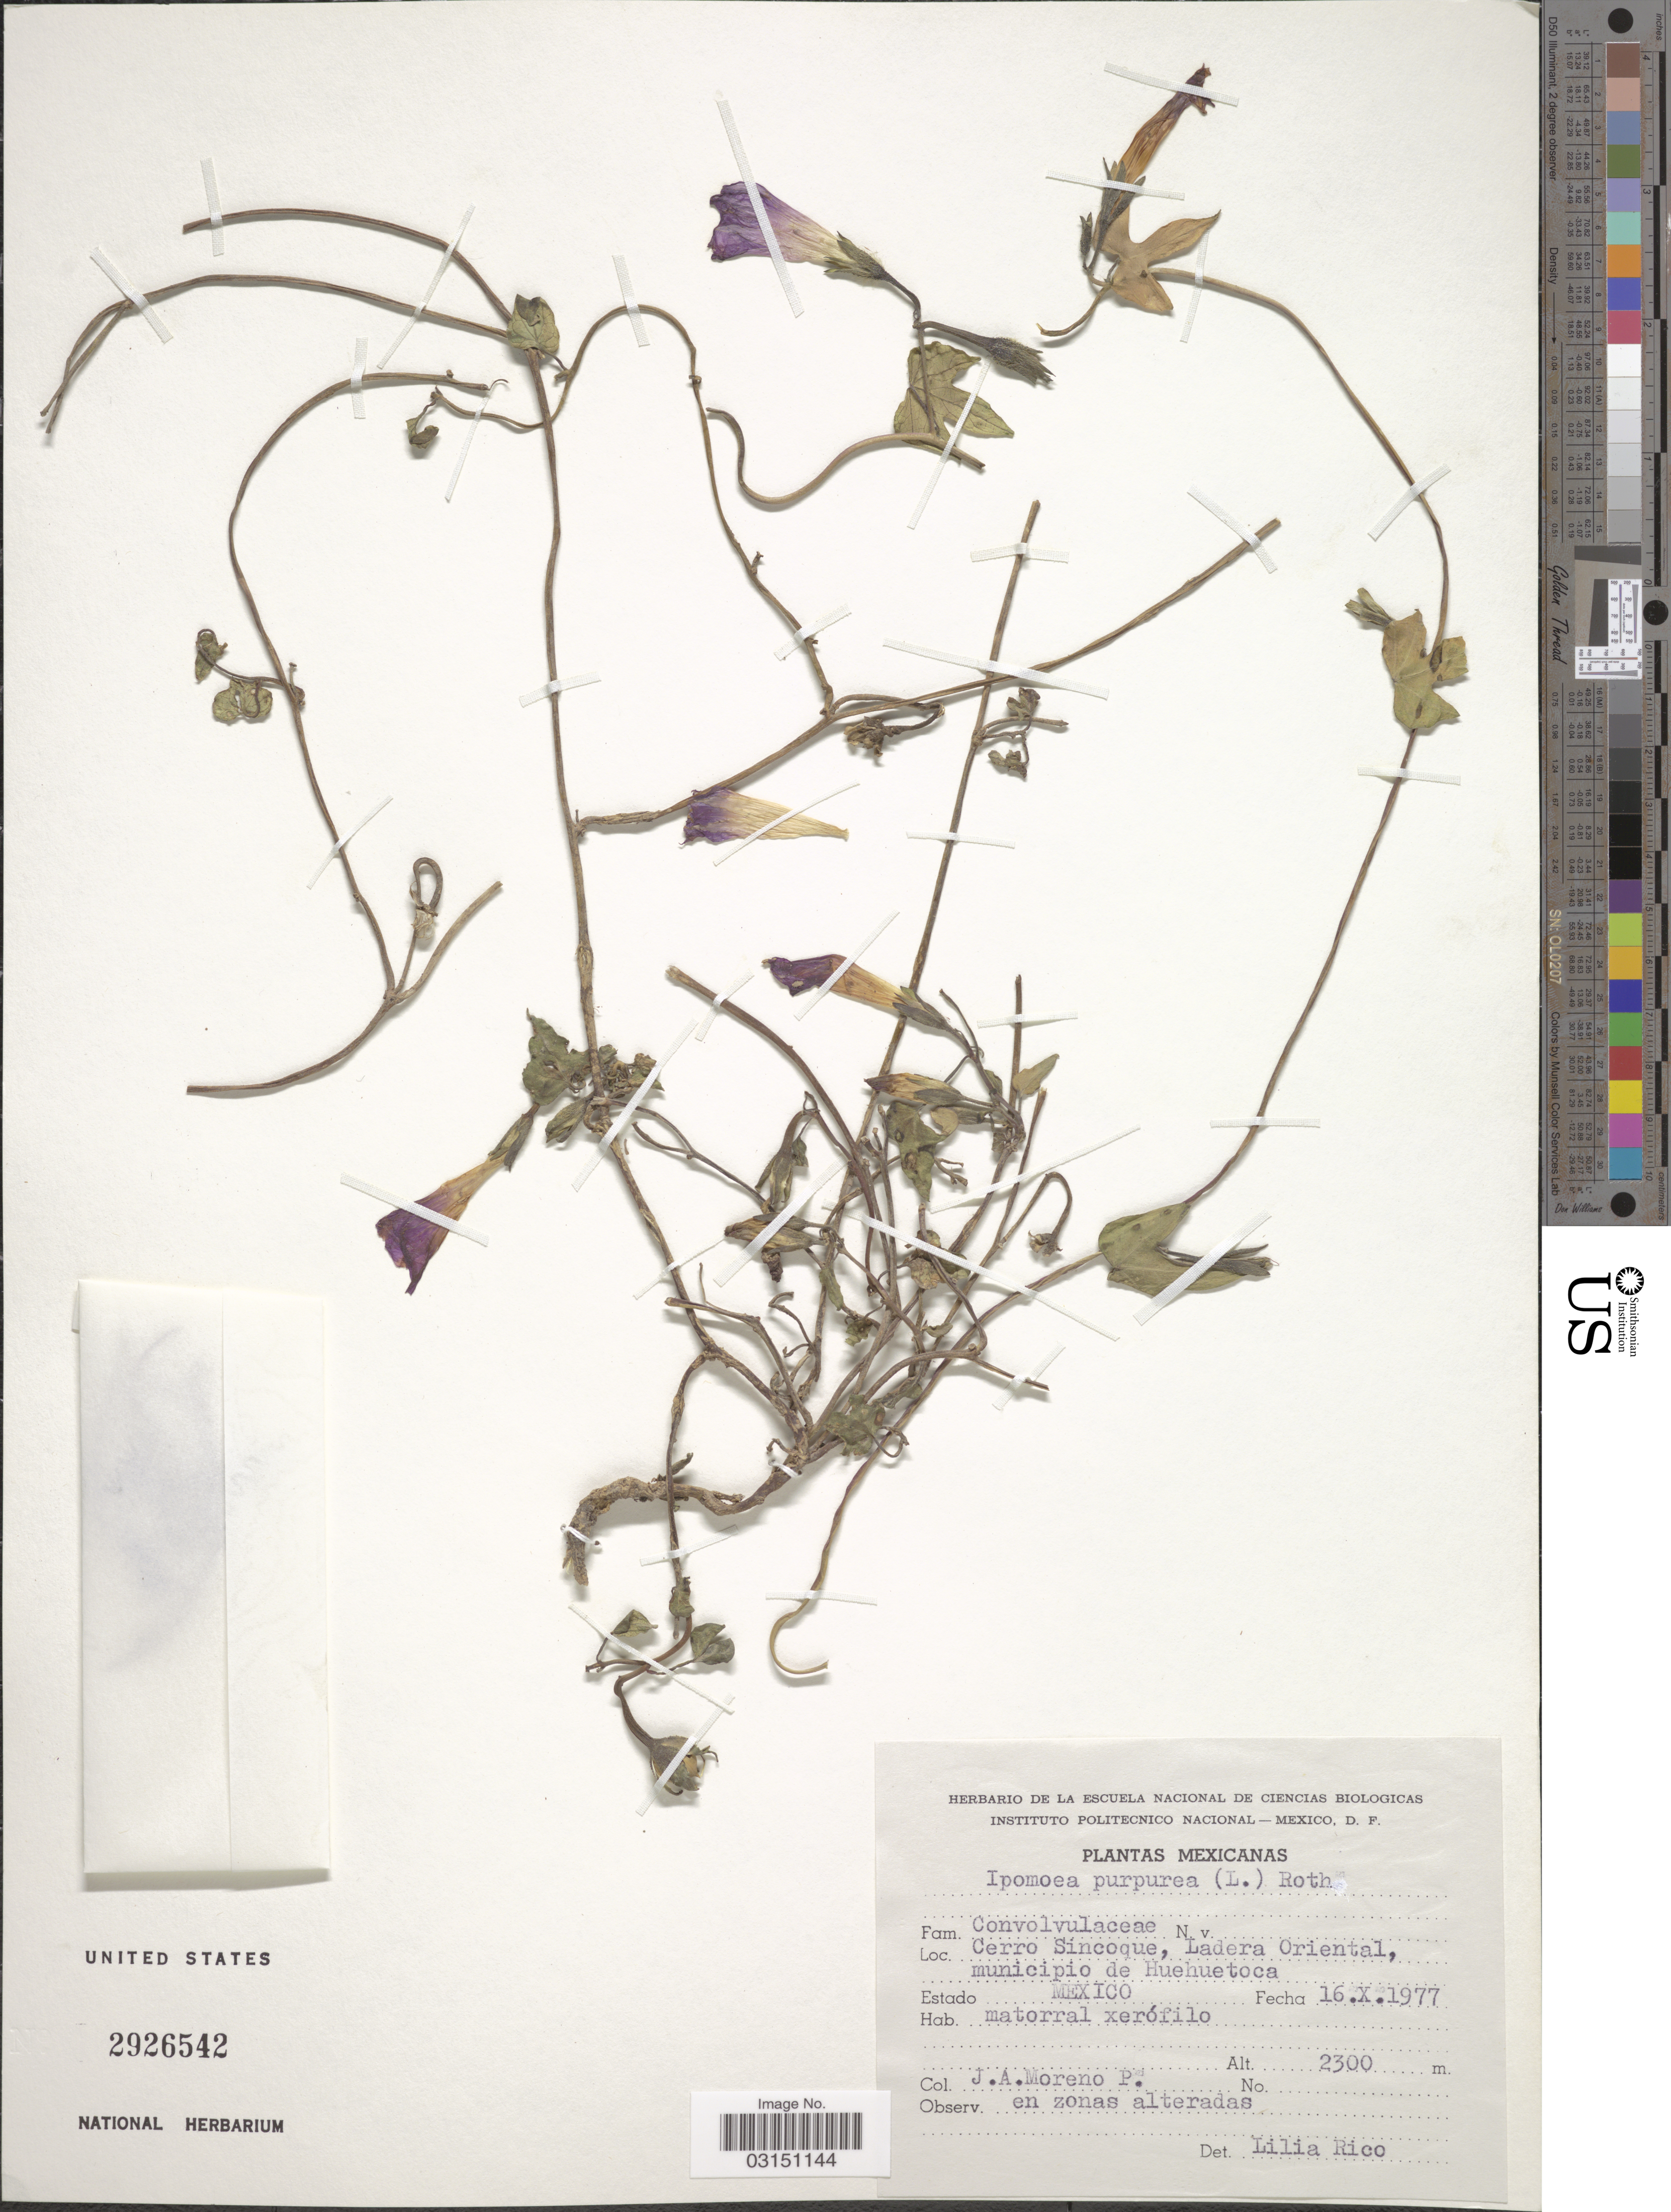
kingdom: Plantae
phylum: Tracheophyta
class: Magnoliopsida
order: Solanales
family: Convolvulaceae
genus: Ipomoea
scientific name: Ipomoea purpurea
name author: (L.) Roth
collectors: J. Moreno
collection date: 1977-10-16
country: Mexico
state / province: México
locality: Cerro Sincoque, Ladera Oriental, municipio de Huehuetoca.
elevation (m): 2300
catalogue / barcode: US 2926542